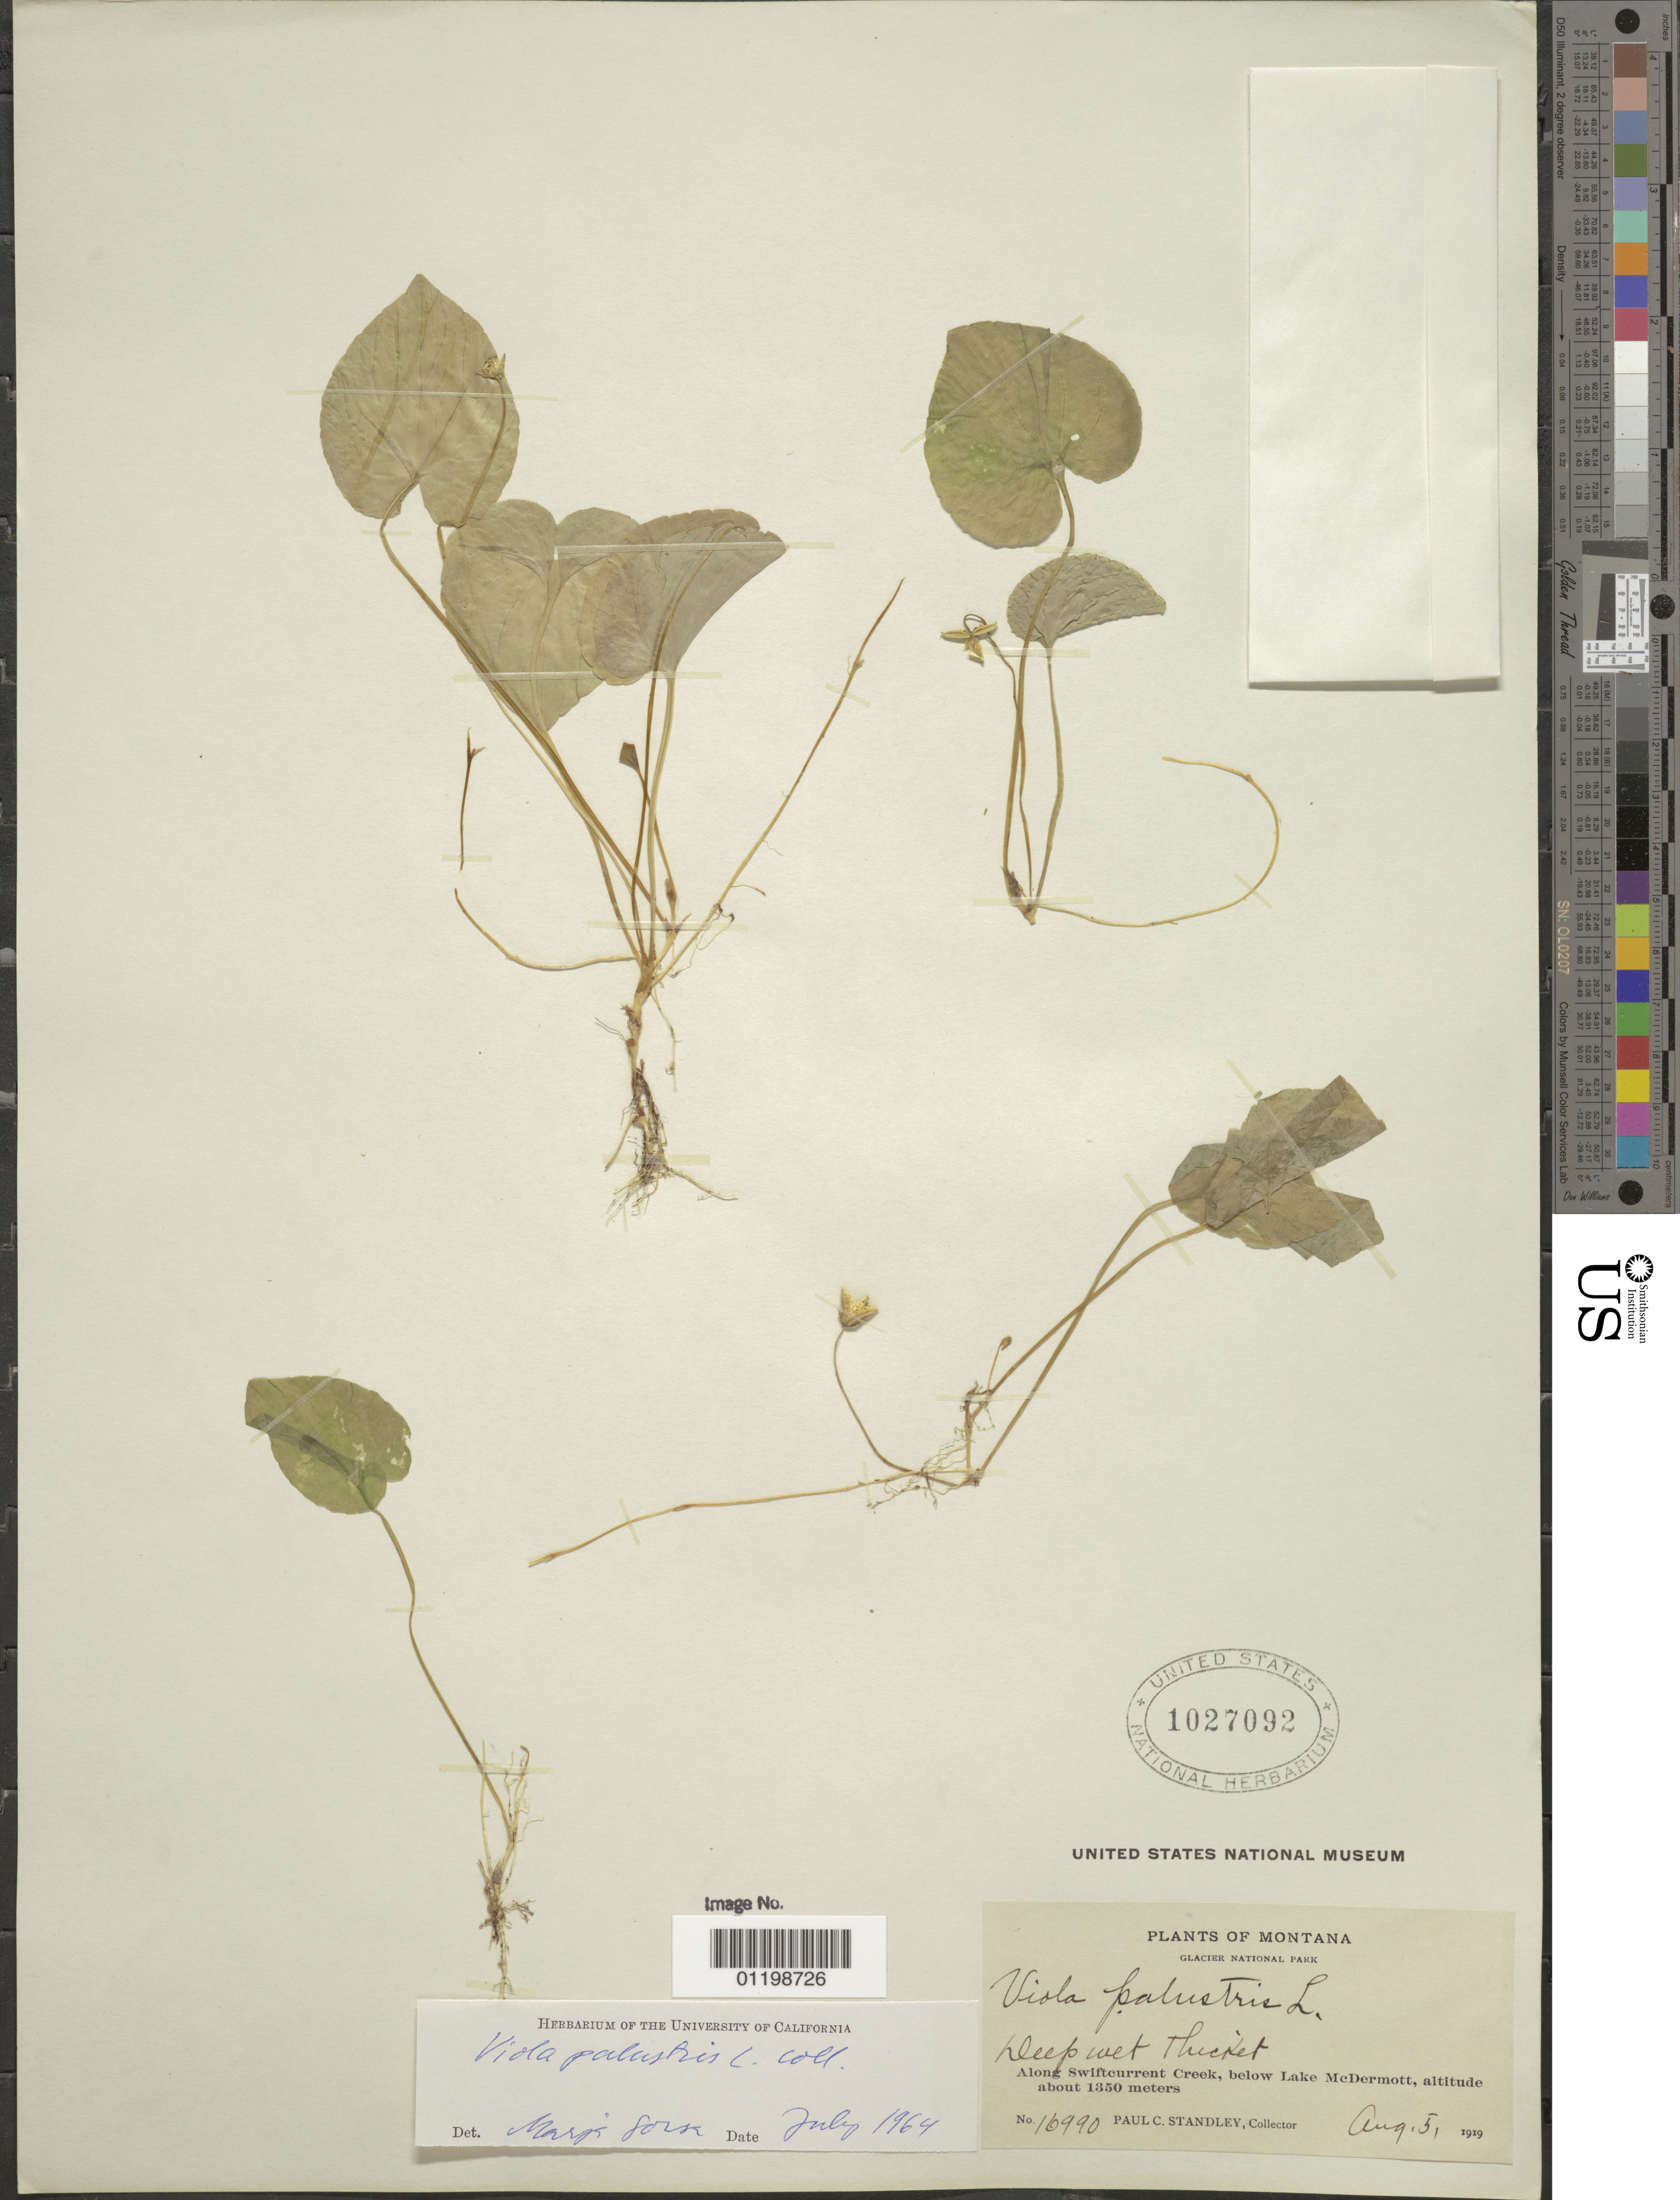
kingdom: Plantae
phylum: Tracheophyta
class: Magnoliopsida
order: Malpighiales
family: Violaceae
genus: Viola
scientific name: Viola palustris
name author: L.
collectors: P. C. Standley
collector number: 16990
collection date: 1919-08-05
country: United States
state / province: Montana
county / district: Glacier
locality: Glacier National Park, along Swiftcurrent Creek, below Lake McDermott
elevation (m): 1350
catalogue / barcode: US 1027092